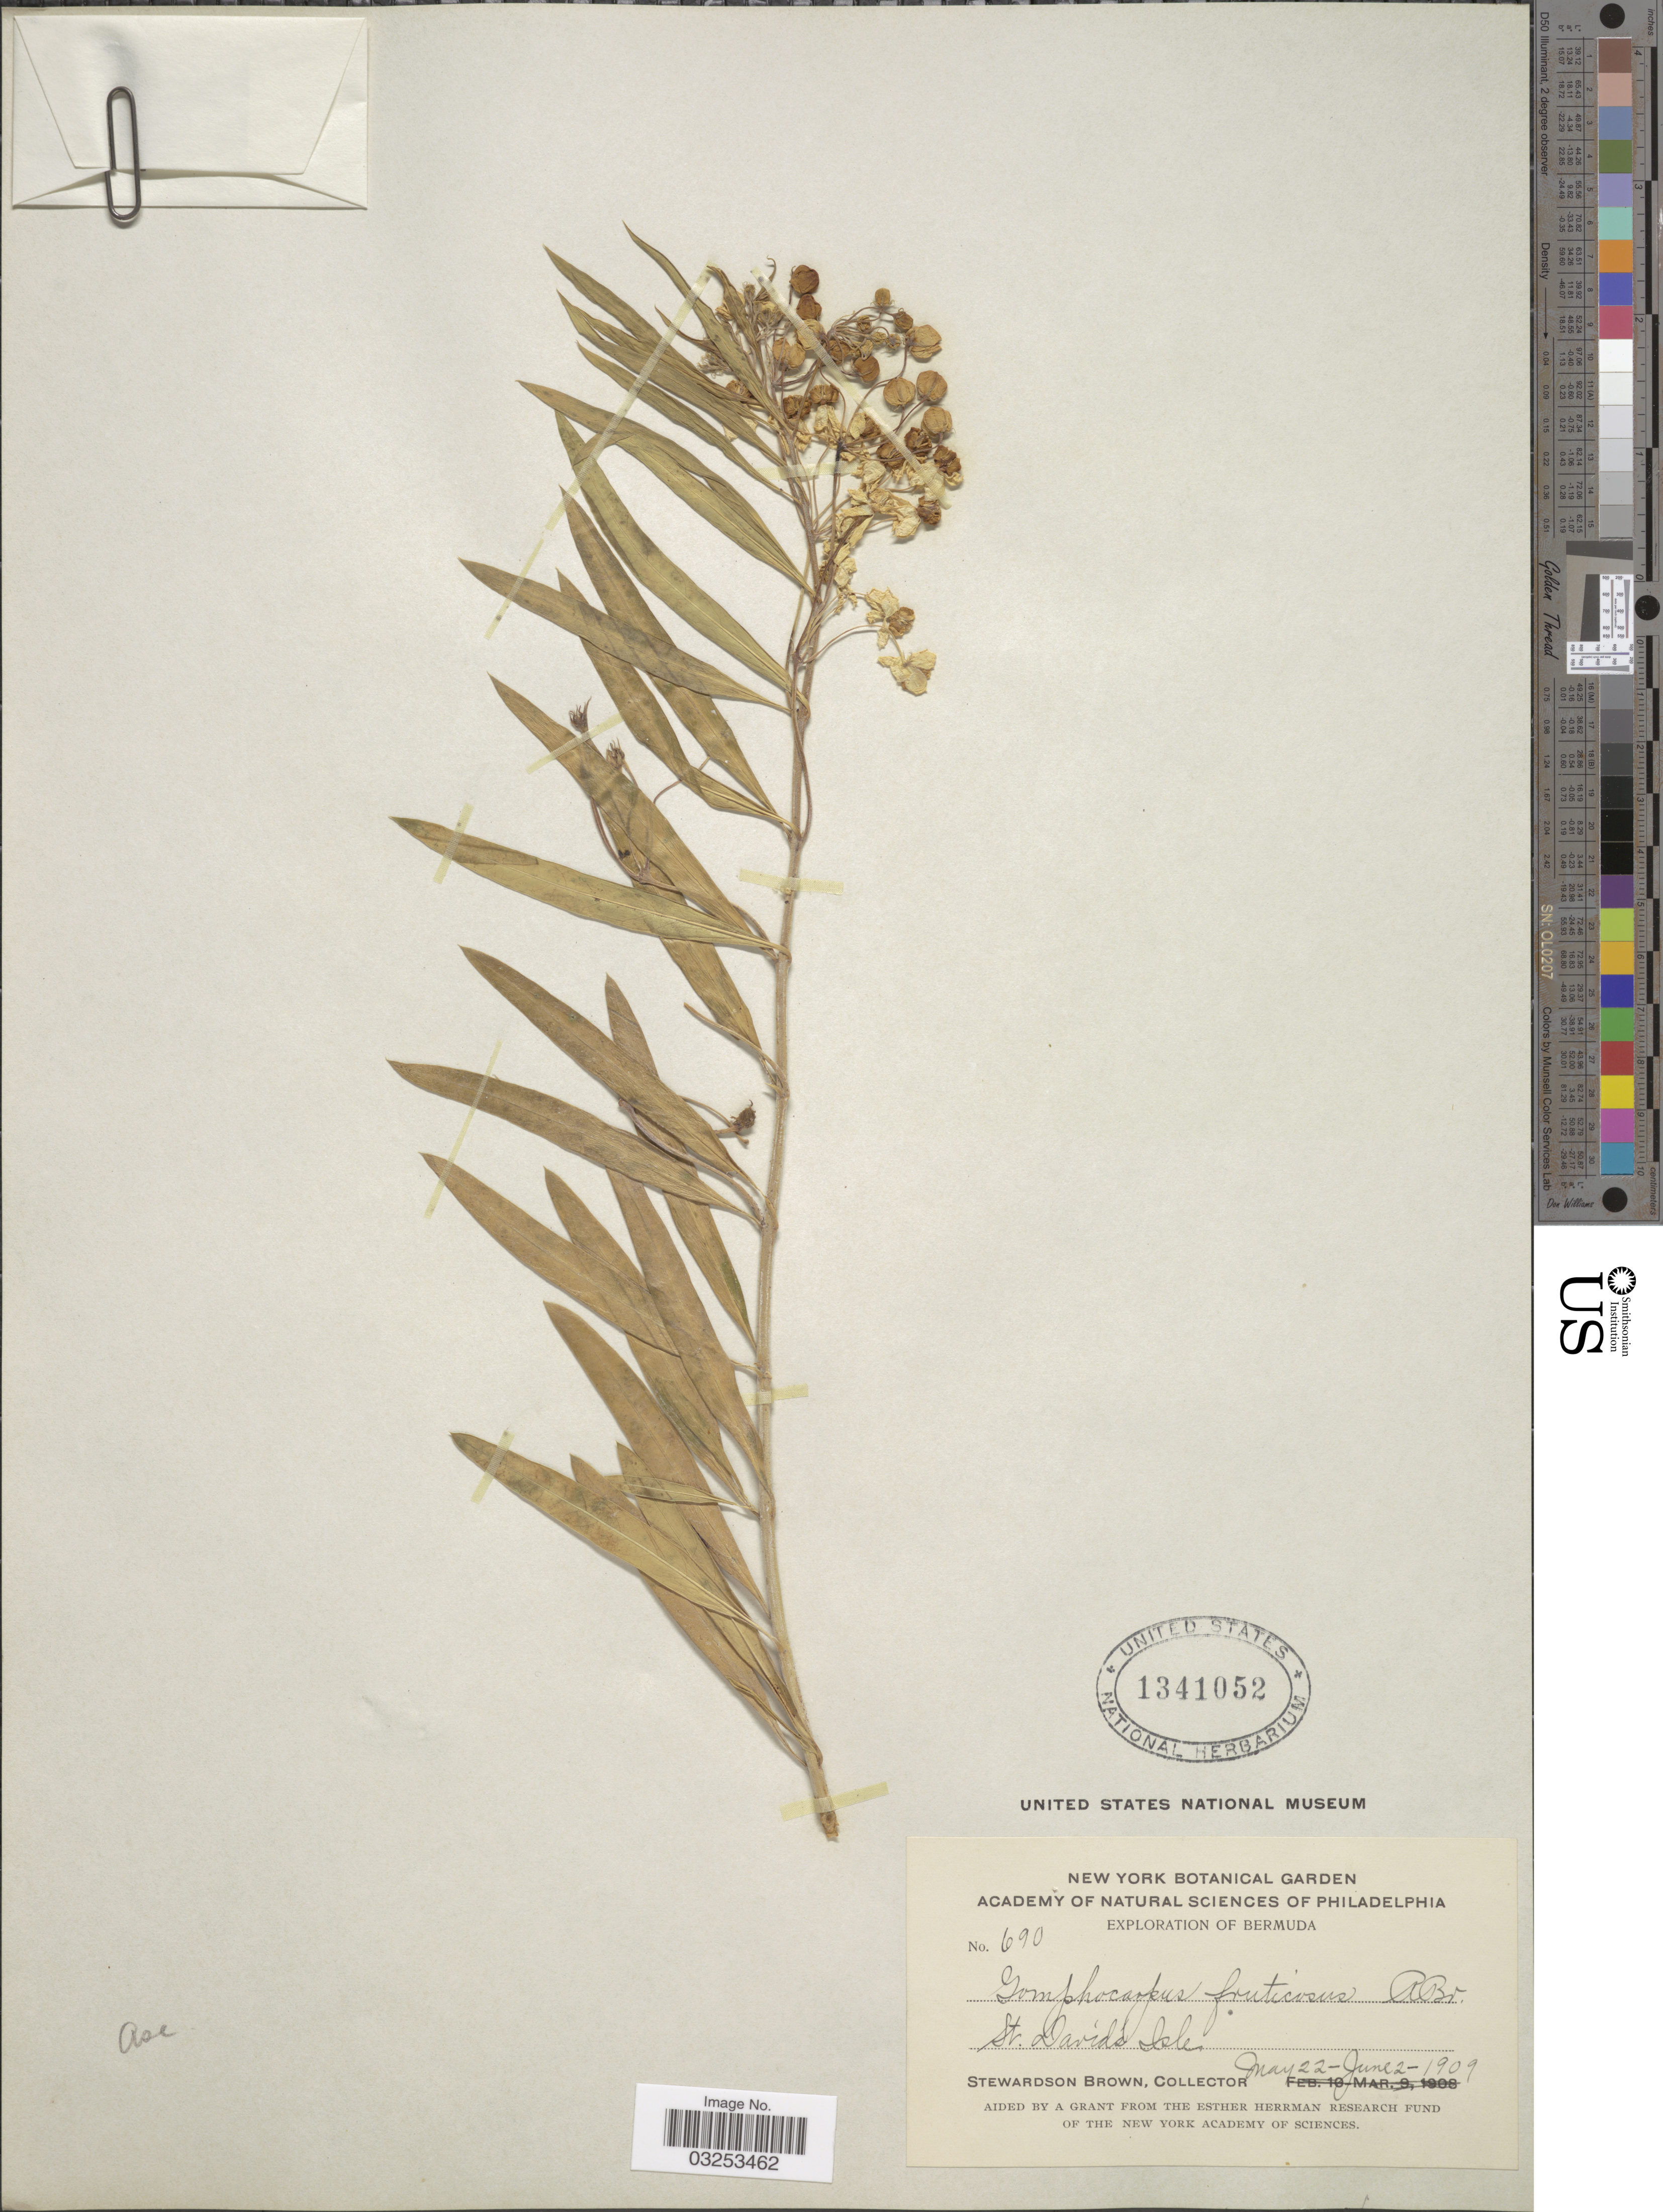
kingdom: Plantae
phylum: Tracheophyta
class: Magnoliopsida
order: Gentianales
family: Apocynaceae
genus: Gomphocarpus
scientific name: Gomphocarpus fruticosus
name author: (L.) W.T. Aiton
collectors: S. Brown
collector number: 690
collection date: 1909-05-22/1909-06-02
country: Bermuda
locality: St. David's Isle.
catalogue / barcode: US 1341052